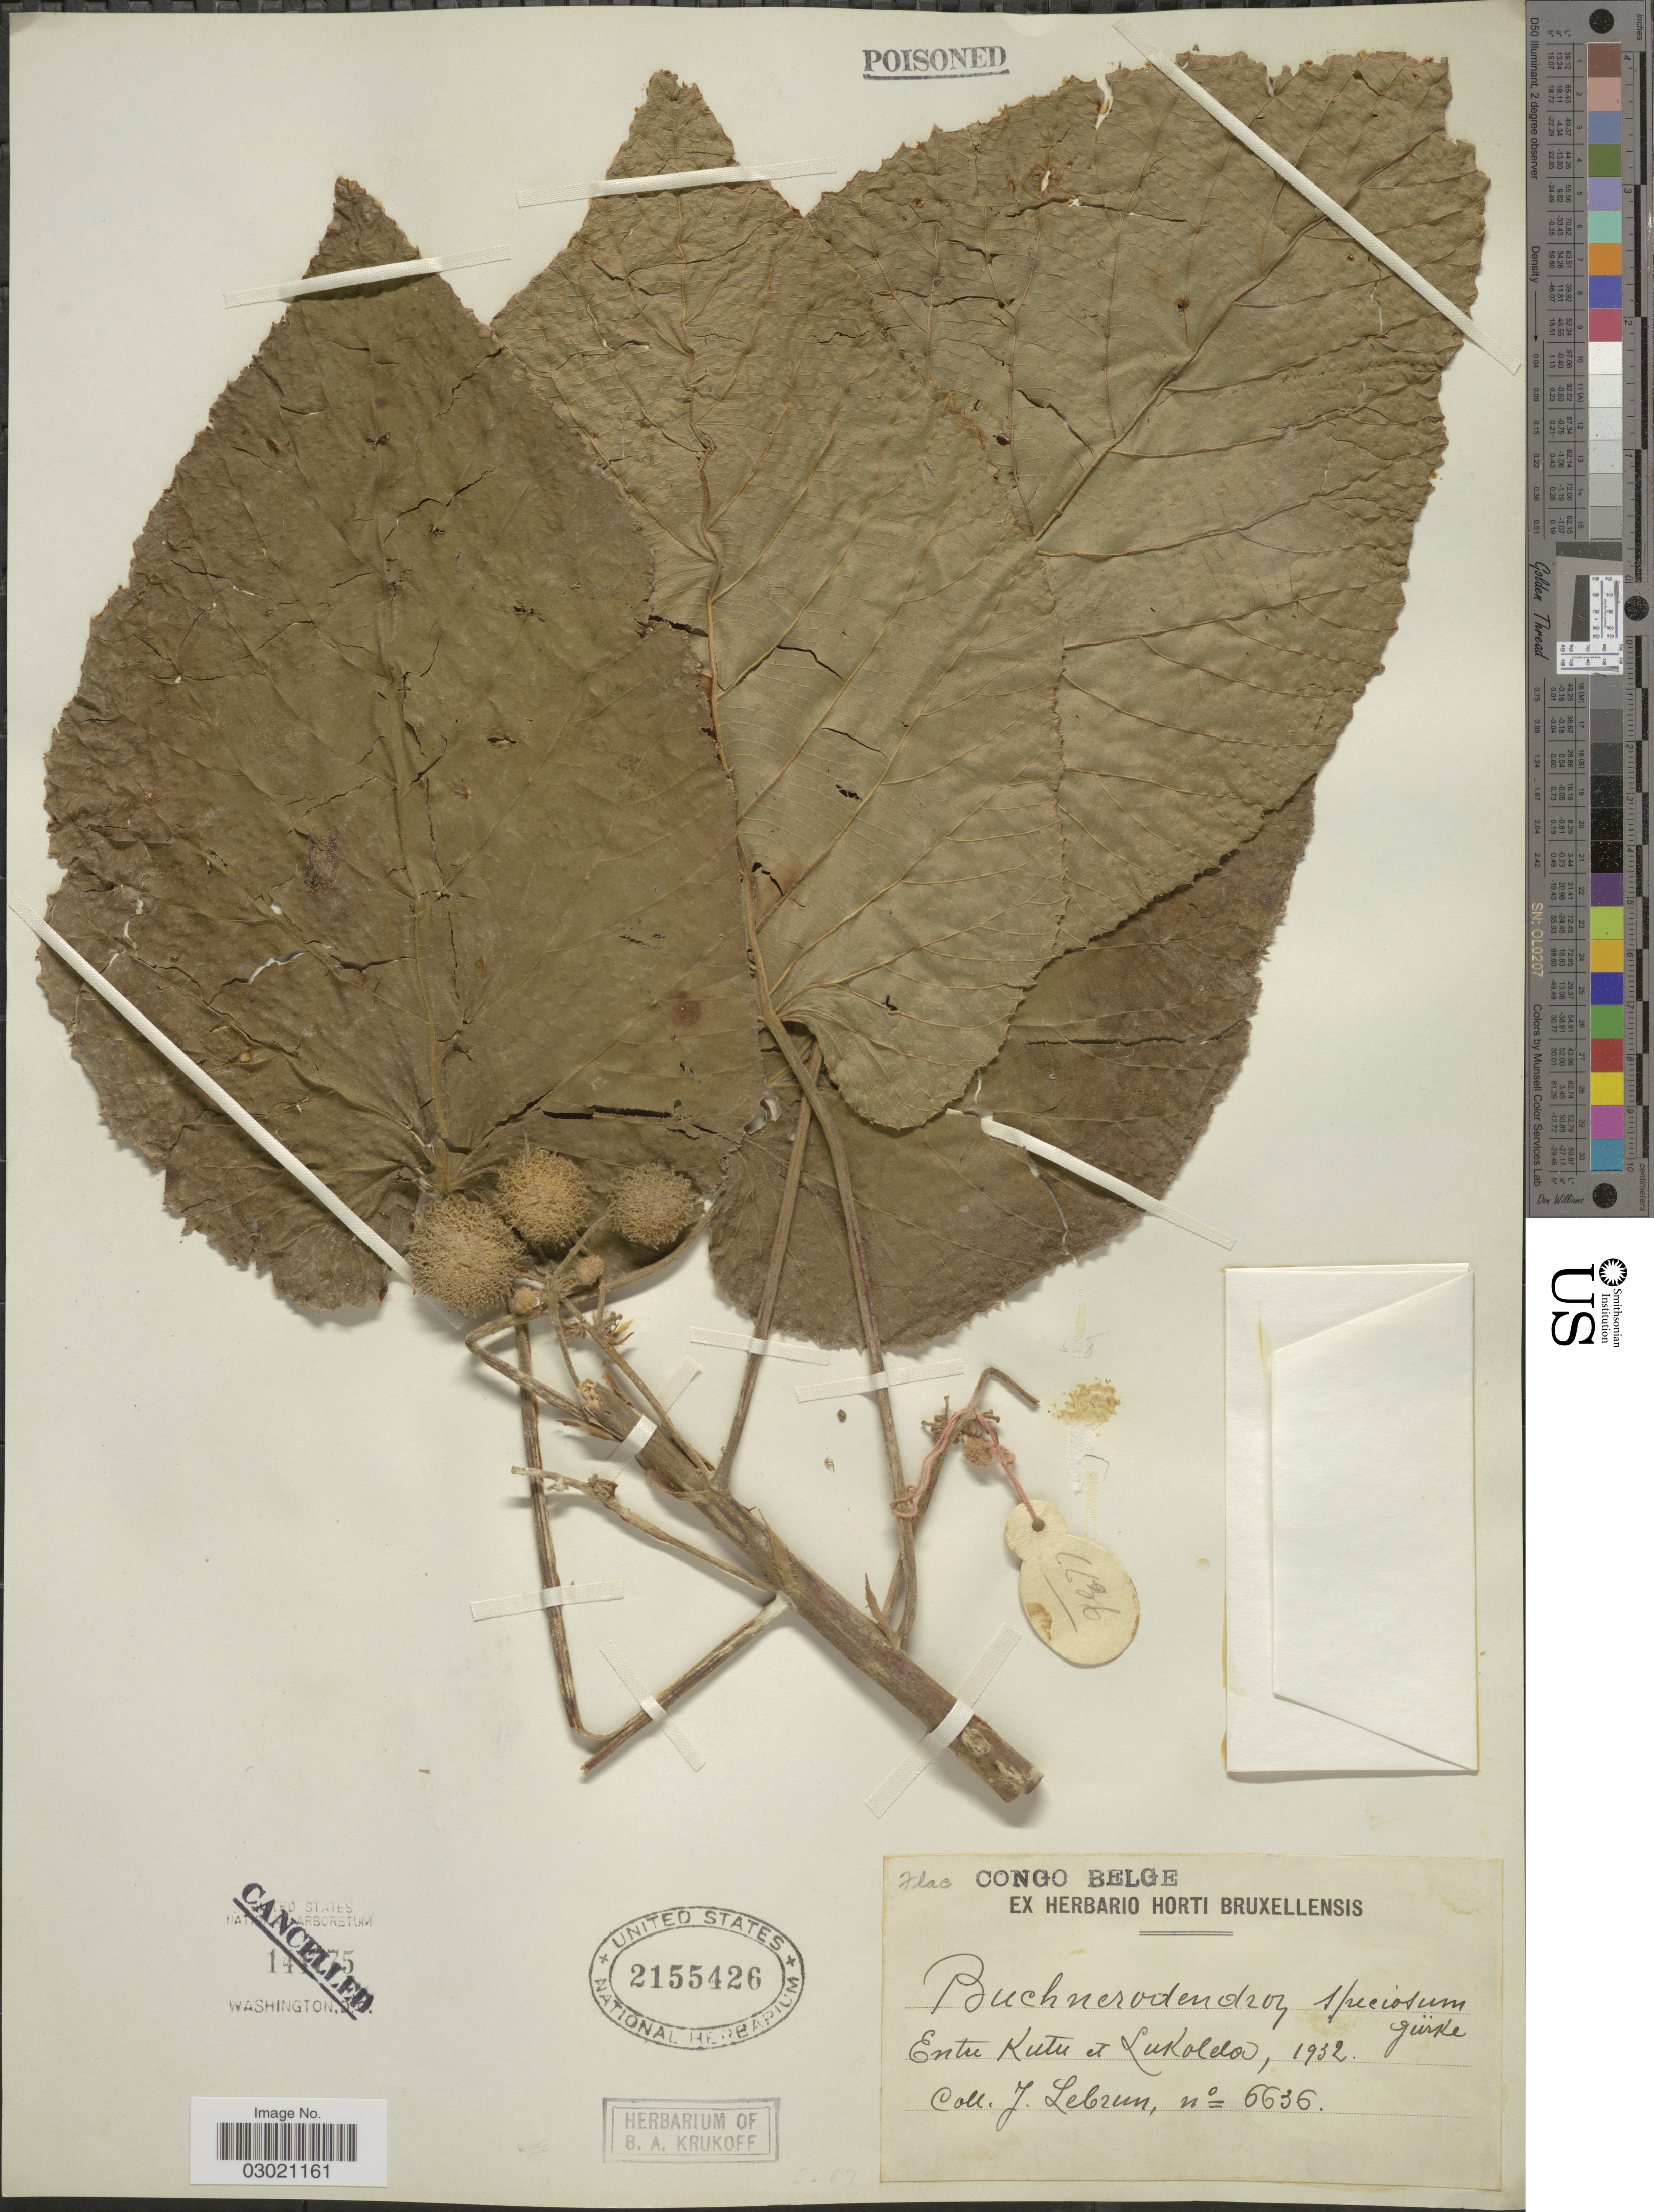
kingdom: Plantae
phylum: Tracheophyta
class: Magnoliopsida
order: Malpighiales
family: Achariaceae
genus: Buchnerodendron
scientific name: Buchnerodendron speciosum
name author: Gürke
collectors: J. A. Lebrun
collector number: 6636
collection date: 1932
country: Congo, Democratic Republic of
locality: Congo Belge, Entre Kutu et Lukolela.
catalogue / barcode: US 2155426